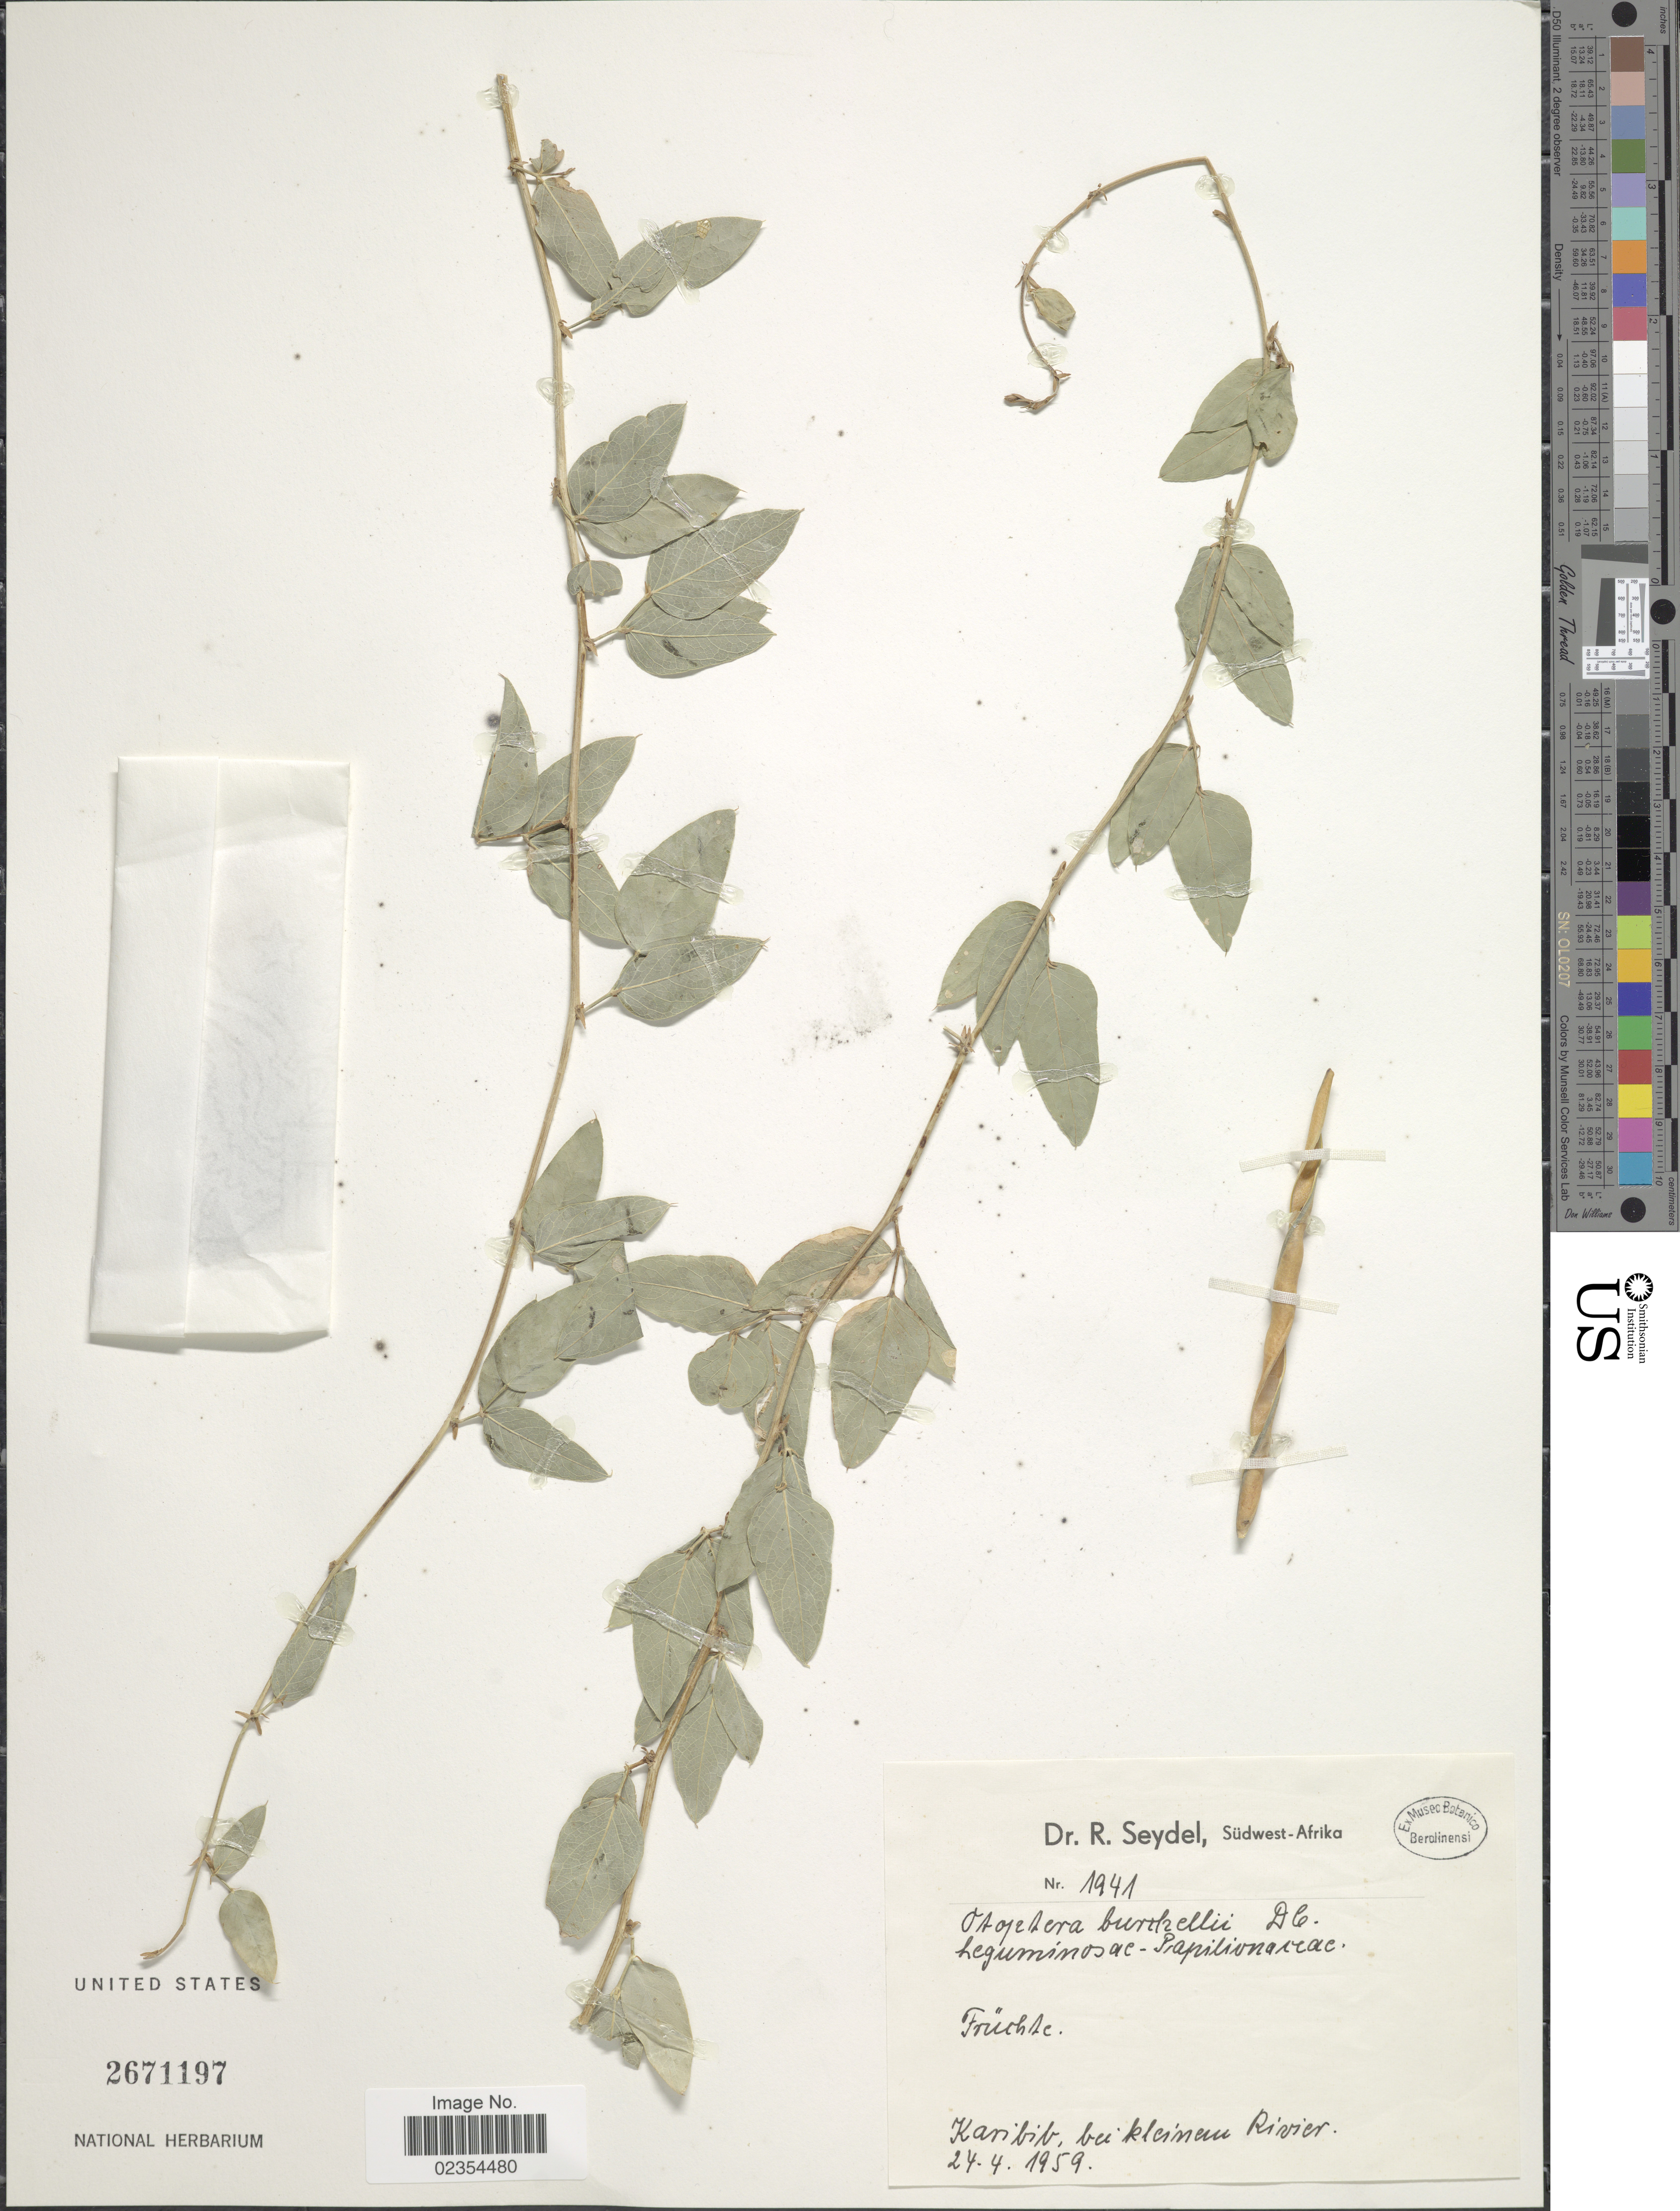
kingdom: Plantae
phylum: Tracheophyta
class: Magnoliopsida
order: Fabales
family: Fabaceae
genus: Otoptera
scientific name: Otoptera burchellii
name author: DC.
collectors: R. Seydel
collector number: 1941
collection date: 1959-04-24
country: Namibia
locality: Südwest-Afrika, Karibib, bei kleinen Rivier.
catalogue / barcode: US 2671197